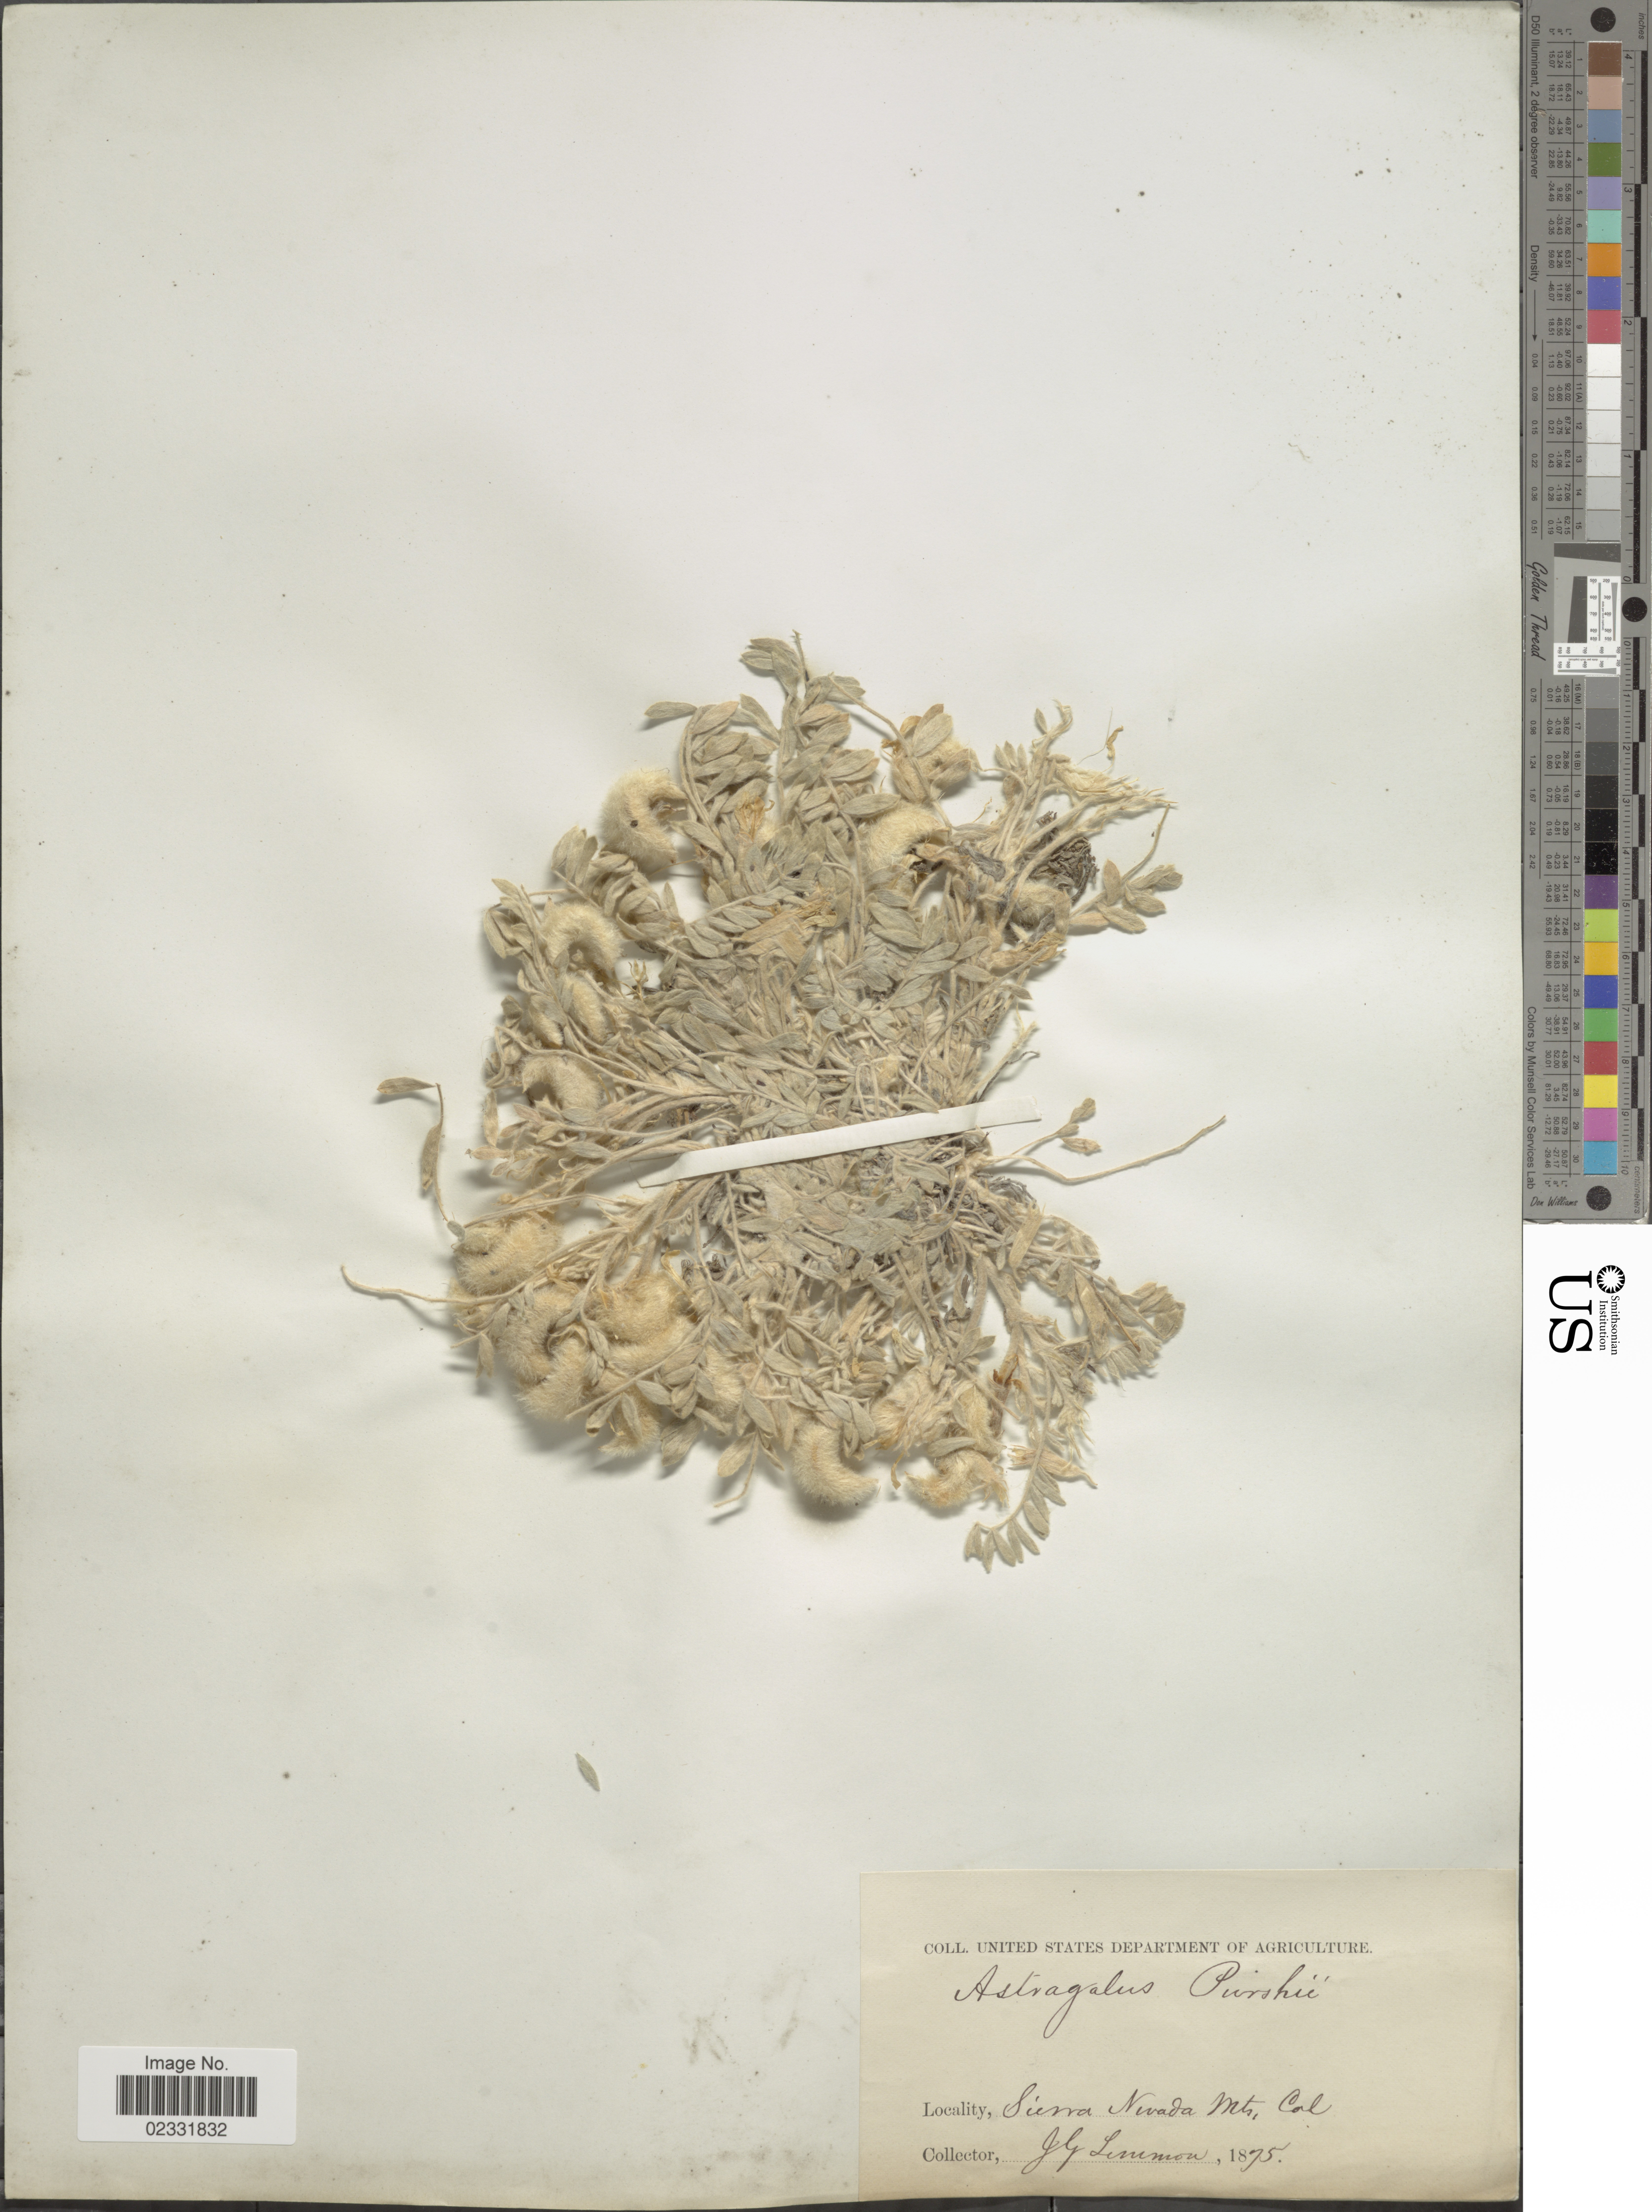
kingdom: Plantae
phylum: Tracheophyta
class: Magnoliopsida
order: Fabales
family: Fabaceae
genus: Astragalus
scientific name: Astragalus incurvus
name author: Desf.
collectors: J. Lemmon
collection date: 1875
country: United States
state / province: California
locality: Sierra Nevada Mts.